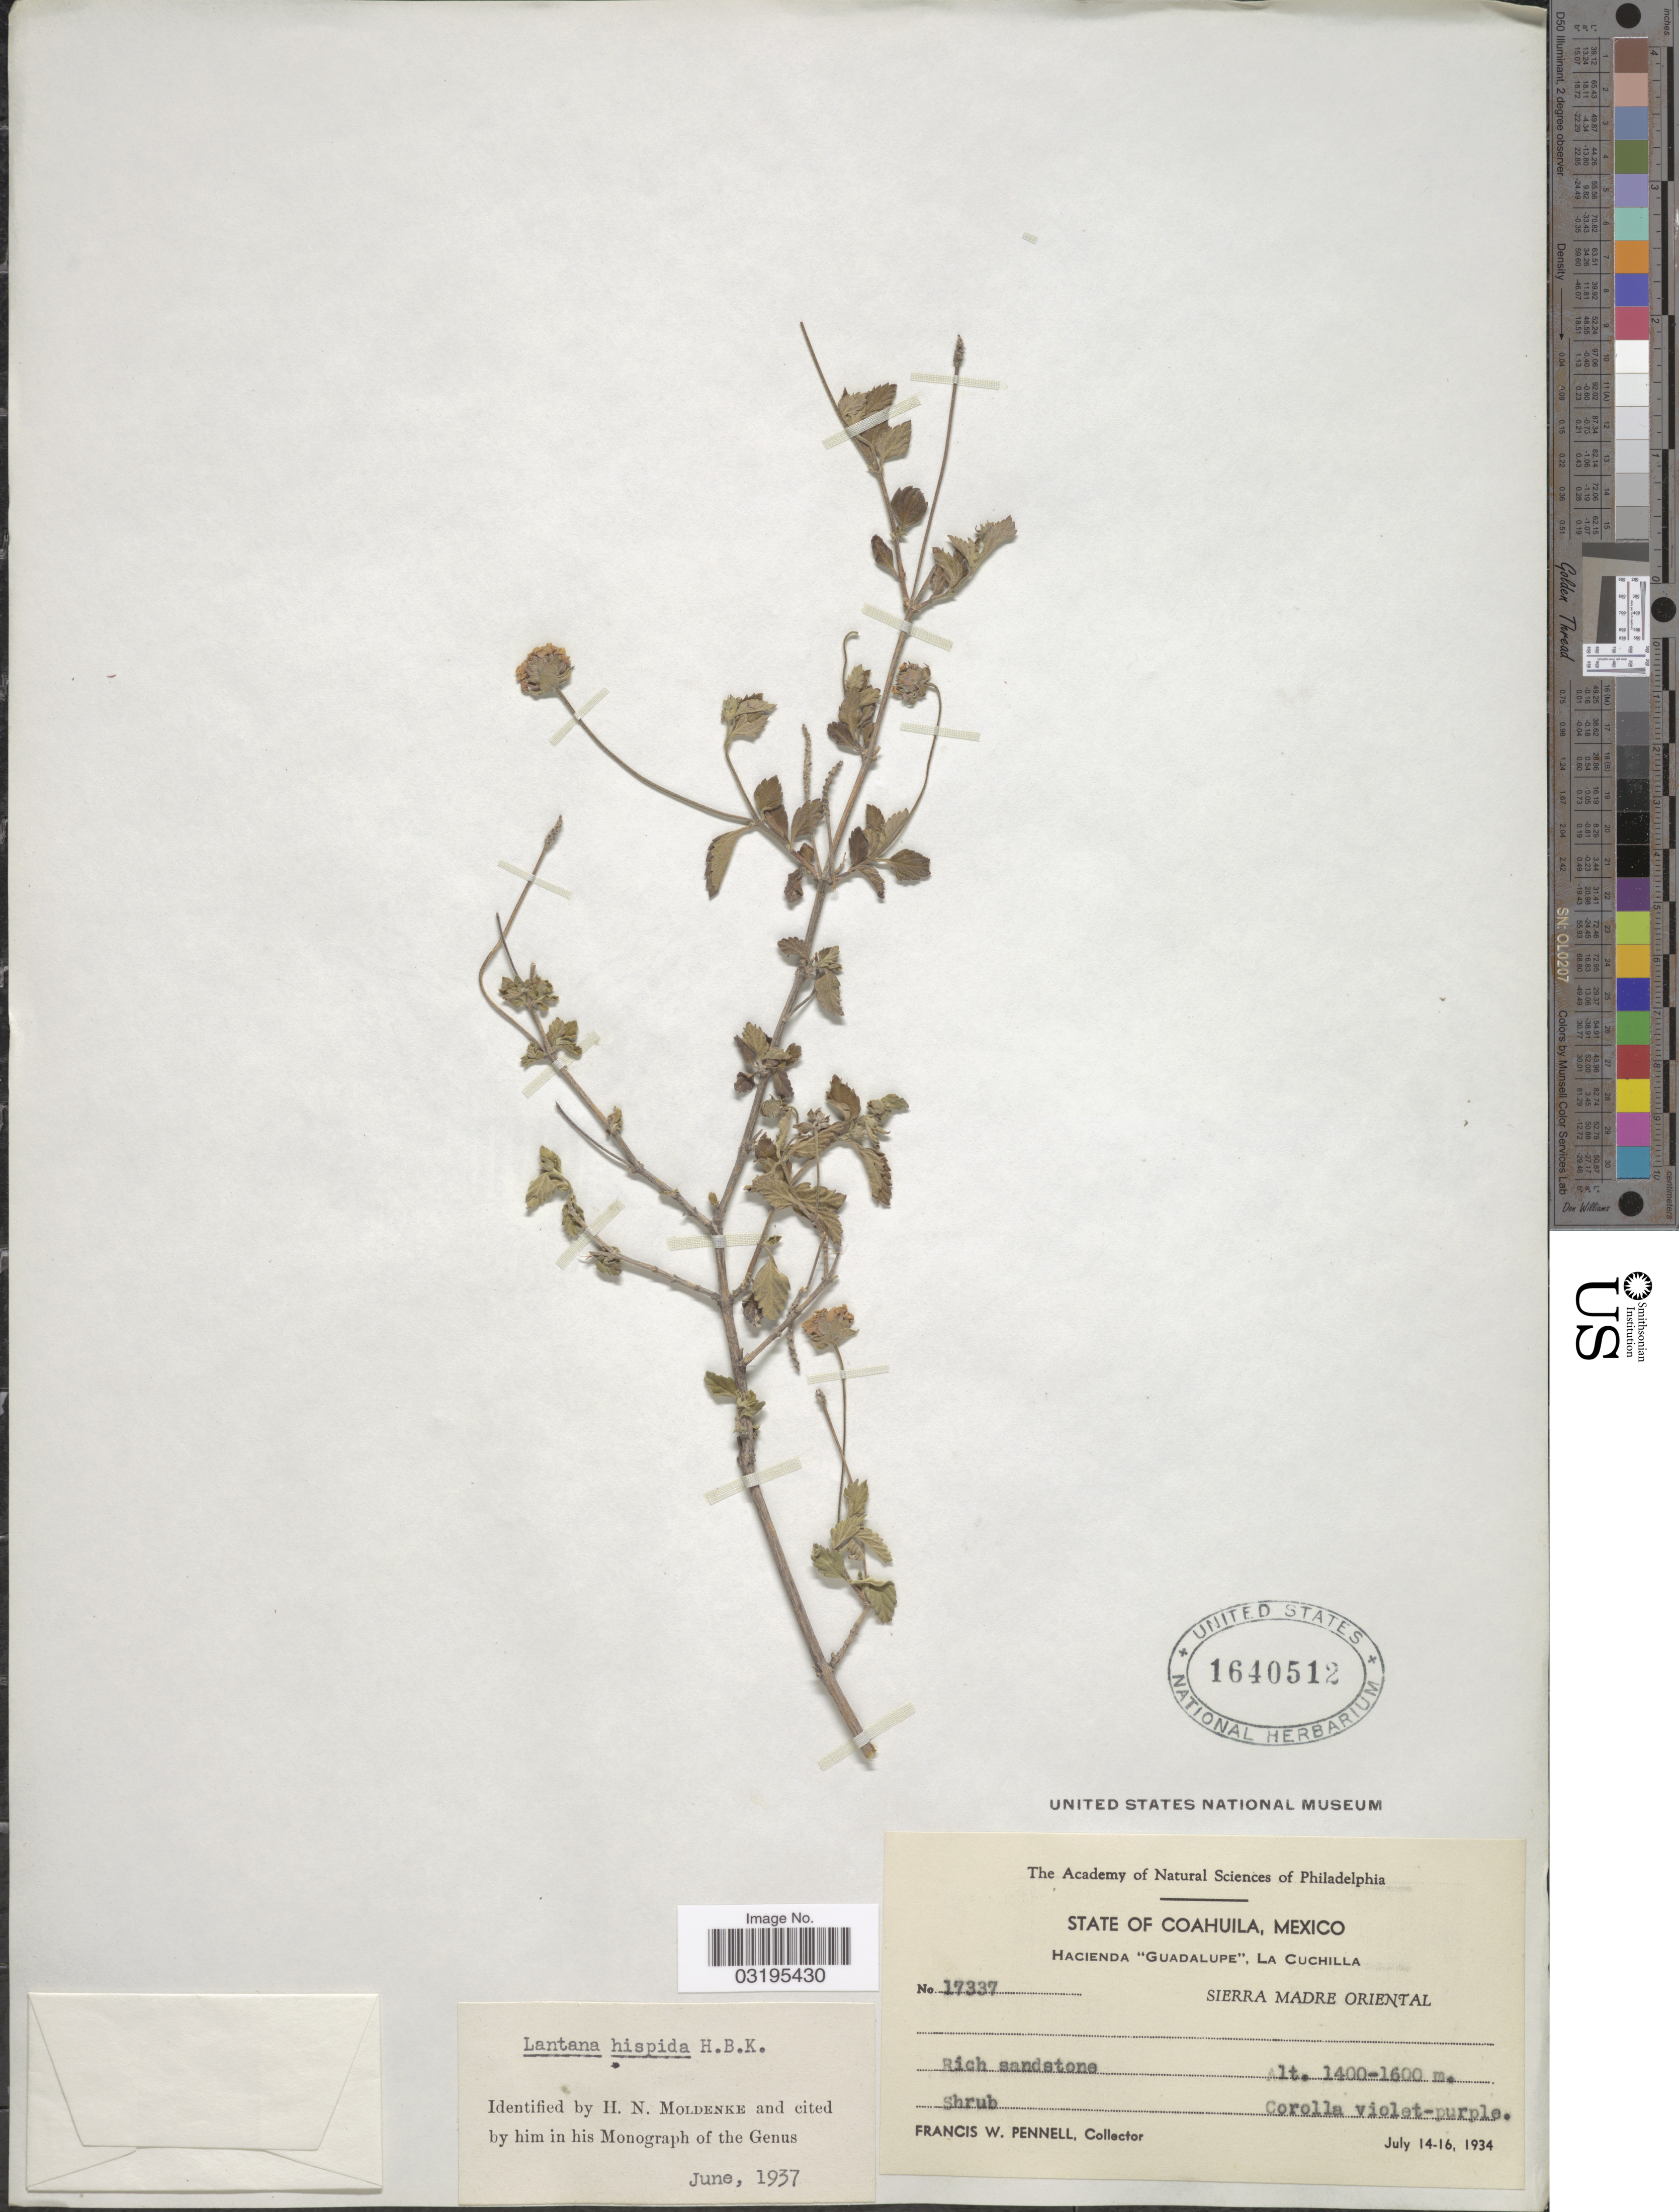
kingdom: Plantae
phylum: Tracheophyta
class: Magnoliopsida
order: Lamiales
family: Verbenaceae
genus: Lantana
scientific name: Lantana hispida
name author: Kunth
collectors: F. W. Pennell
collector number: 17337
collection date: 1934-07-14/1934-07-16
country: Mexico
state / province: Coahuila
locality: Hacienda "Guadalupe", La Cuchilla. Sierra Madre Oriental.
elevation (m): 1400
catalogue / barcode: US 1640512